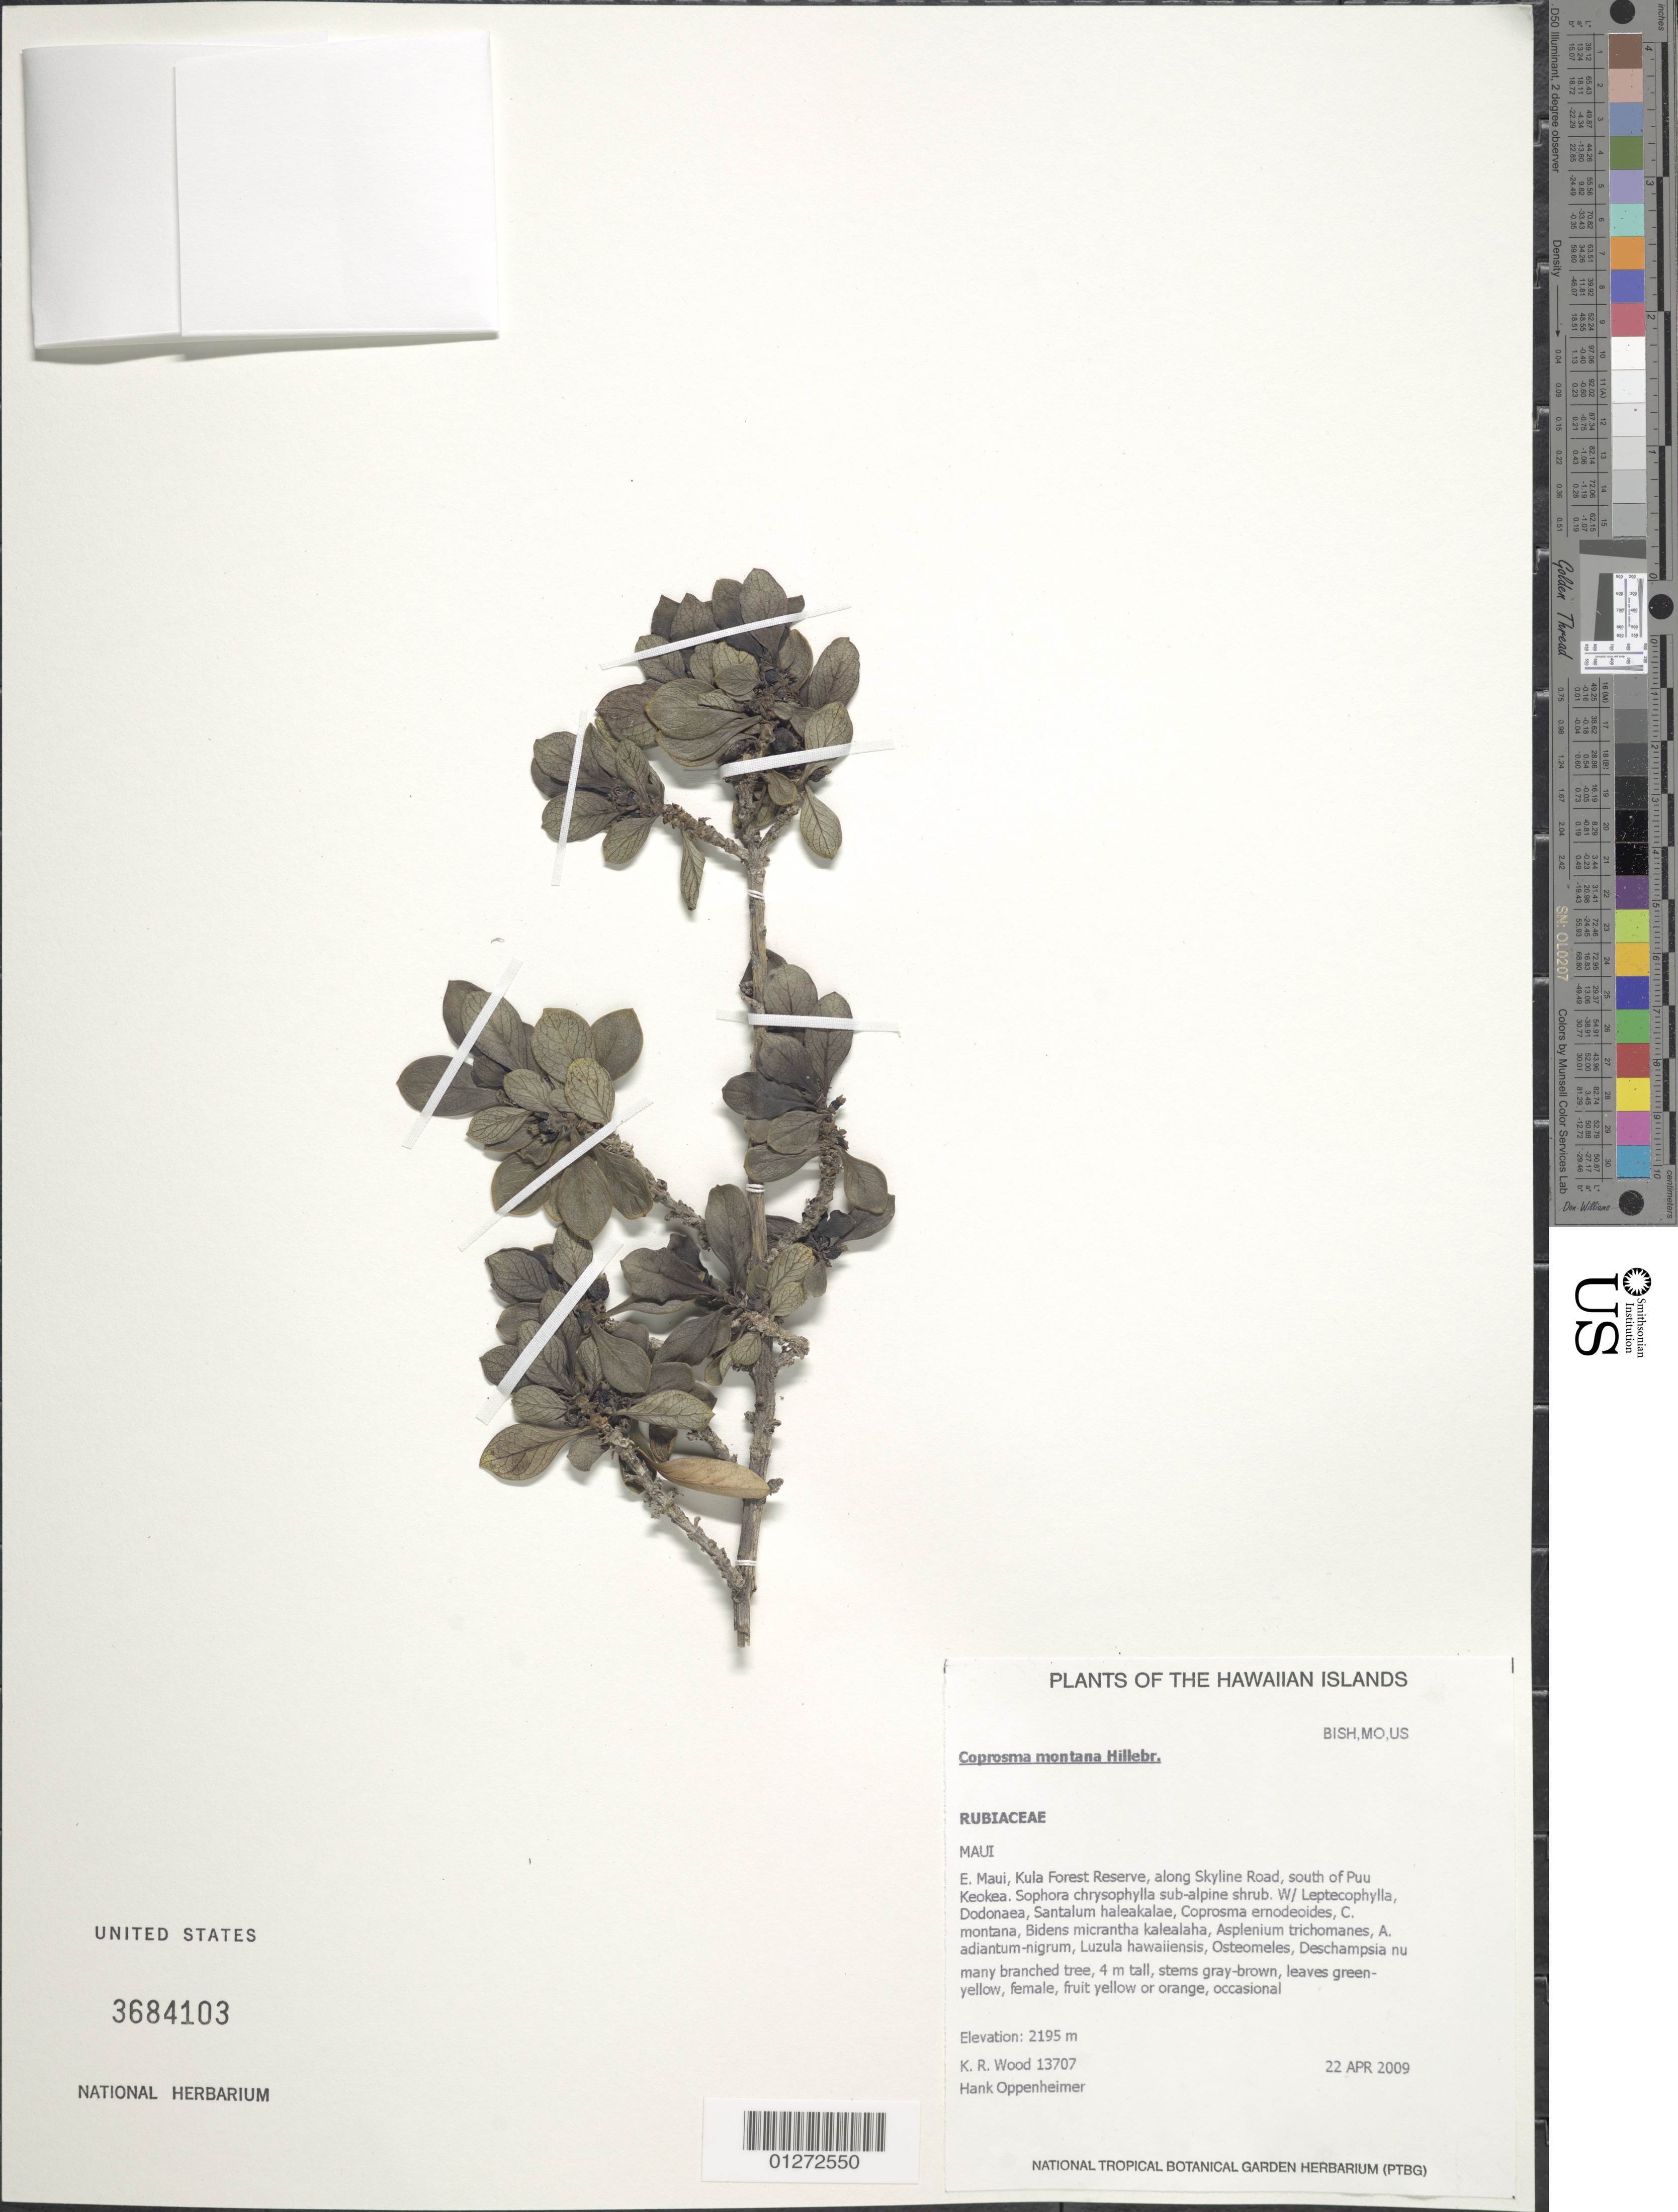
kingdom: Plantae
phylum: Tracheophyta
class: Magnoliopsida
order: Gentianales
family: Rubiaceae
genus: Coprosma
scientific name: Coprosma montana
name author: Hillebr.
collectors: K. R. Wood & H. L. Oppenheimer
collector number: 13707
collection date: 2009-04-22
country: United States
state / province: Hawaii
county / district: Maui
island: Maui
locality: E. Maui, Kula Forest Reserve, along Skyline Road, south of Pu'u Keokea.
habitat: Sub-alpine shrub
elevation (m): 2195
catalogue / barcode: US 3684103